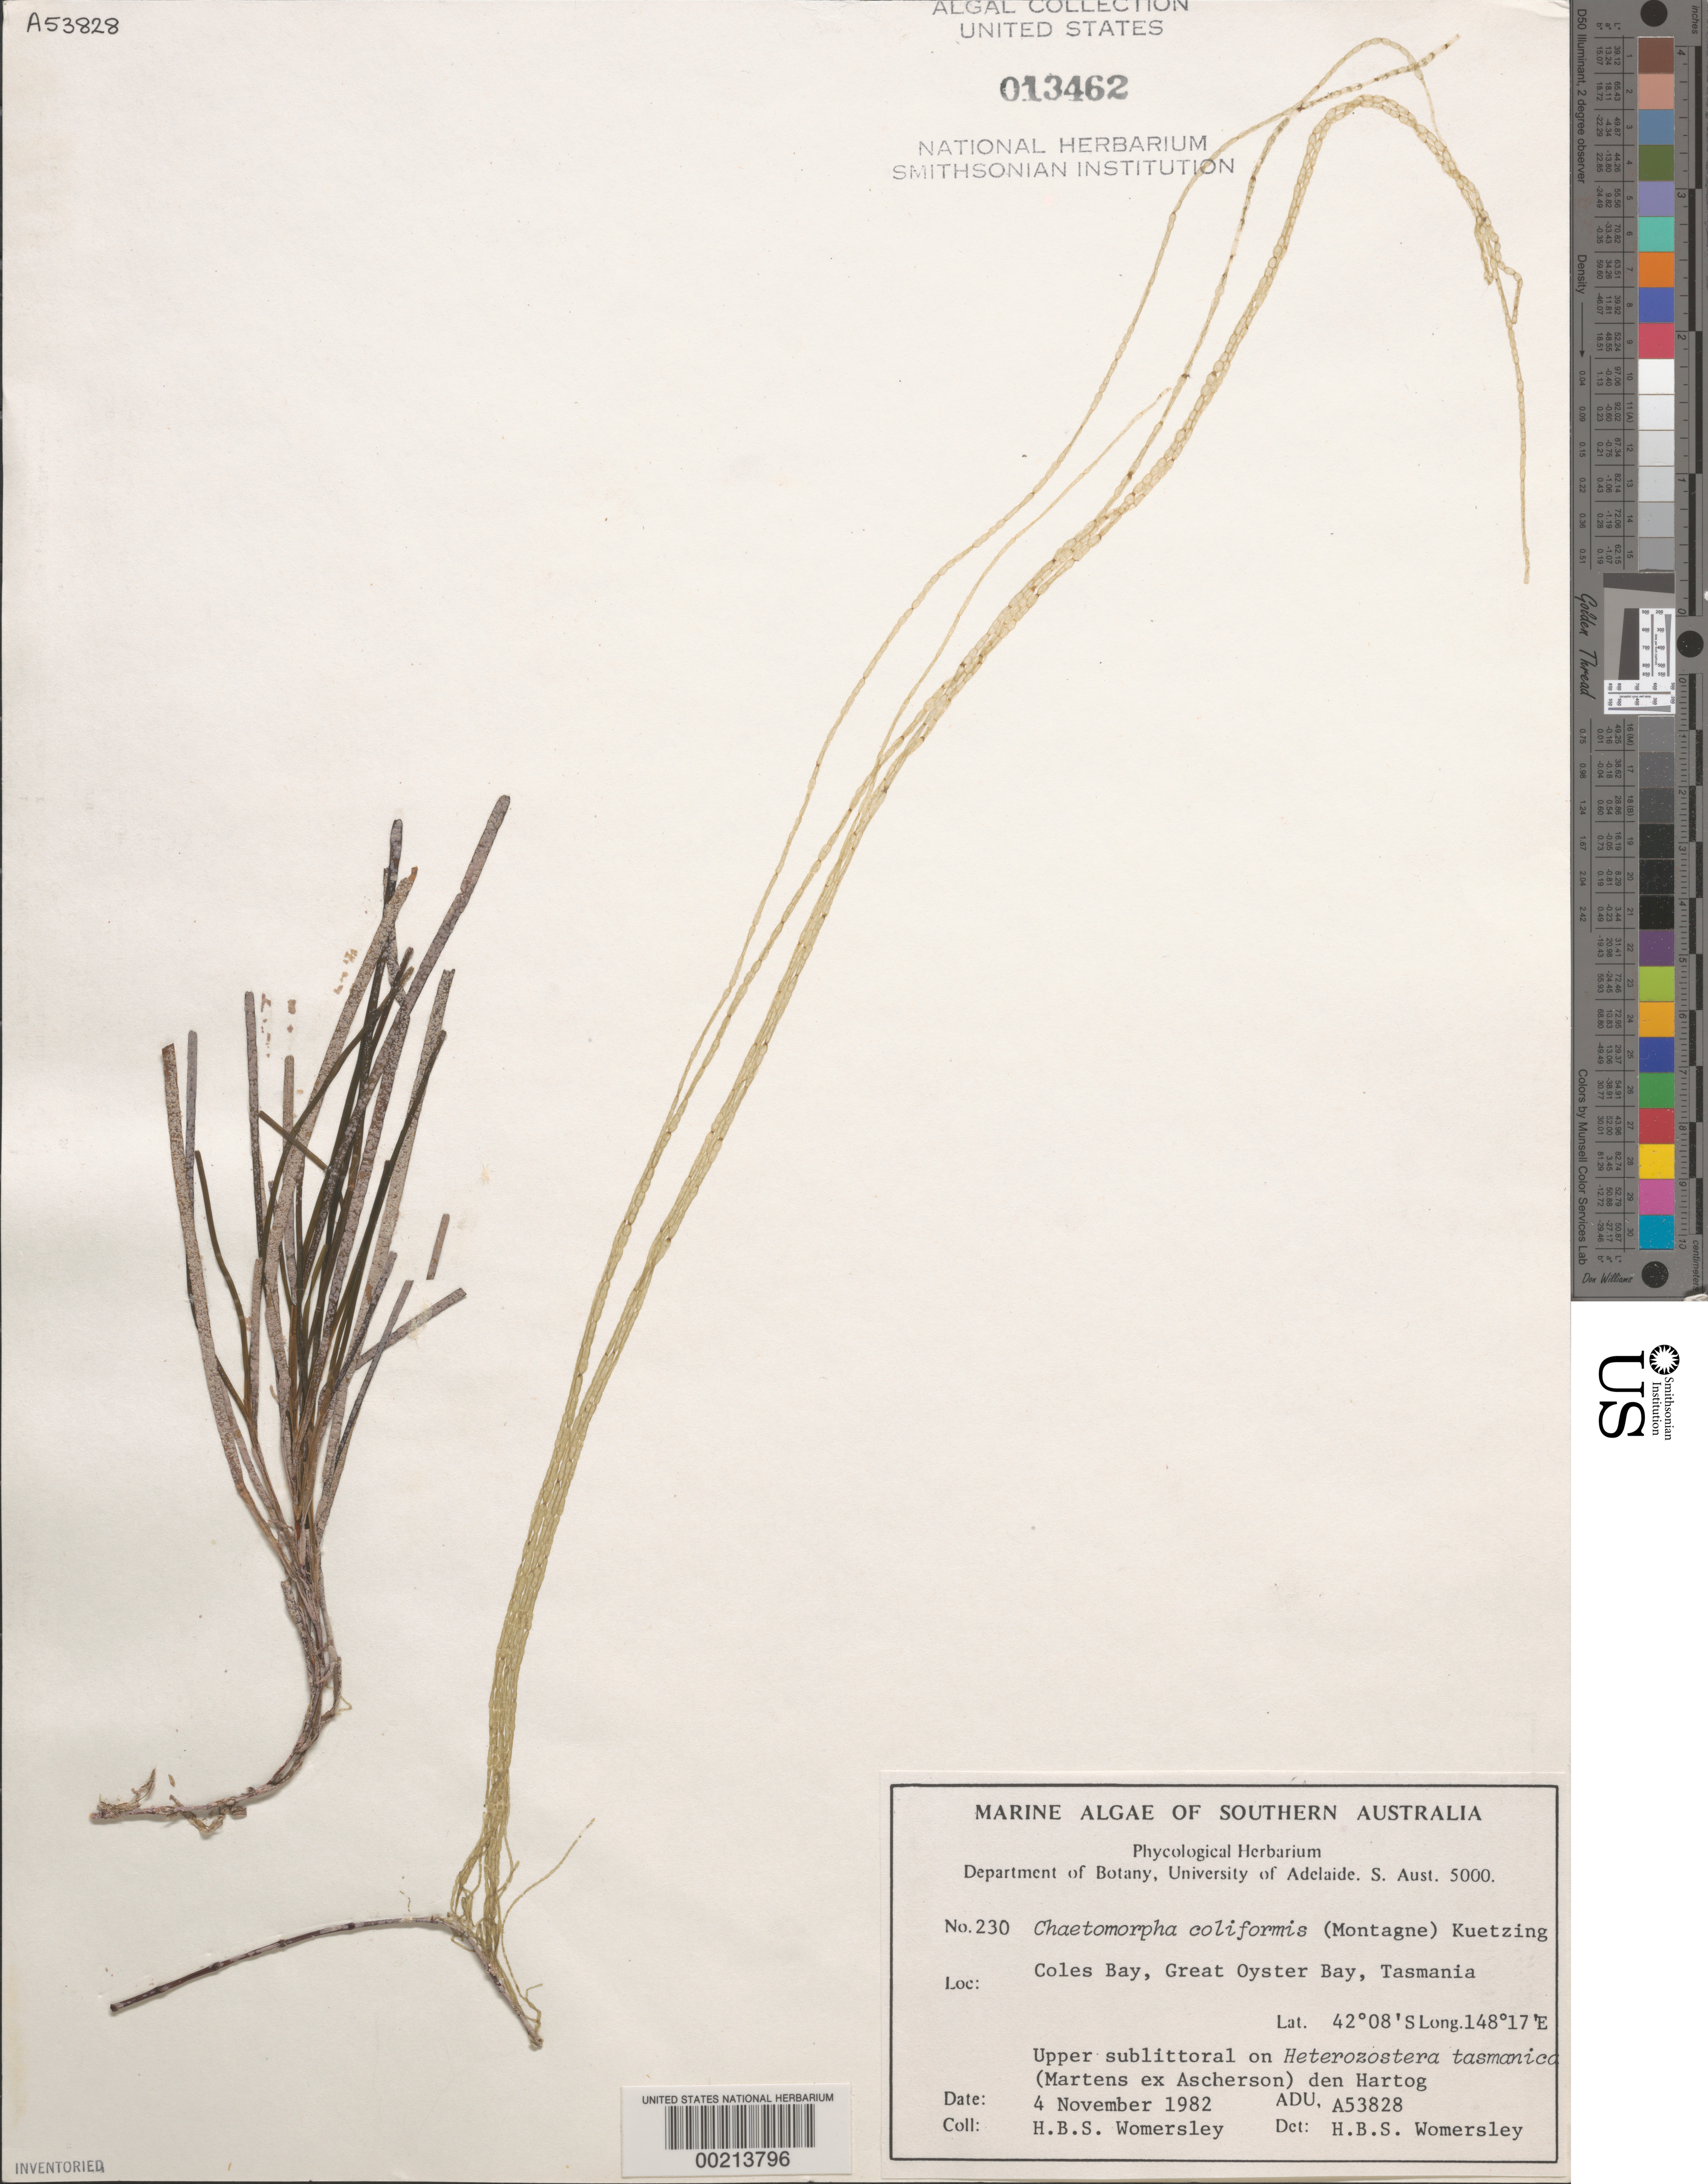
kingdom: Plantae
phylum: Chlorophyta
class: Ulvophyceae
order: Cladophorales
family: Cladophoraceae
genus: Chaetomorpha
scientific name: Chaetomorpha coliformis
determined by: Womersley, H. B. S.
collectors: H. B. S. Womersley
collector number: ADU A53828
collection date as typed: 04 Nov 1982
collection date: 1982-11-04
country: Australia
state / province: Tasmania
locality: Coles bay, great oyster bay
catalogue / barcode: US 13462